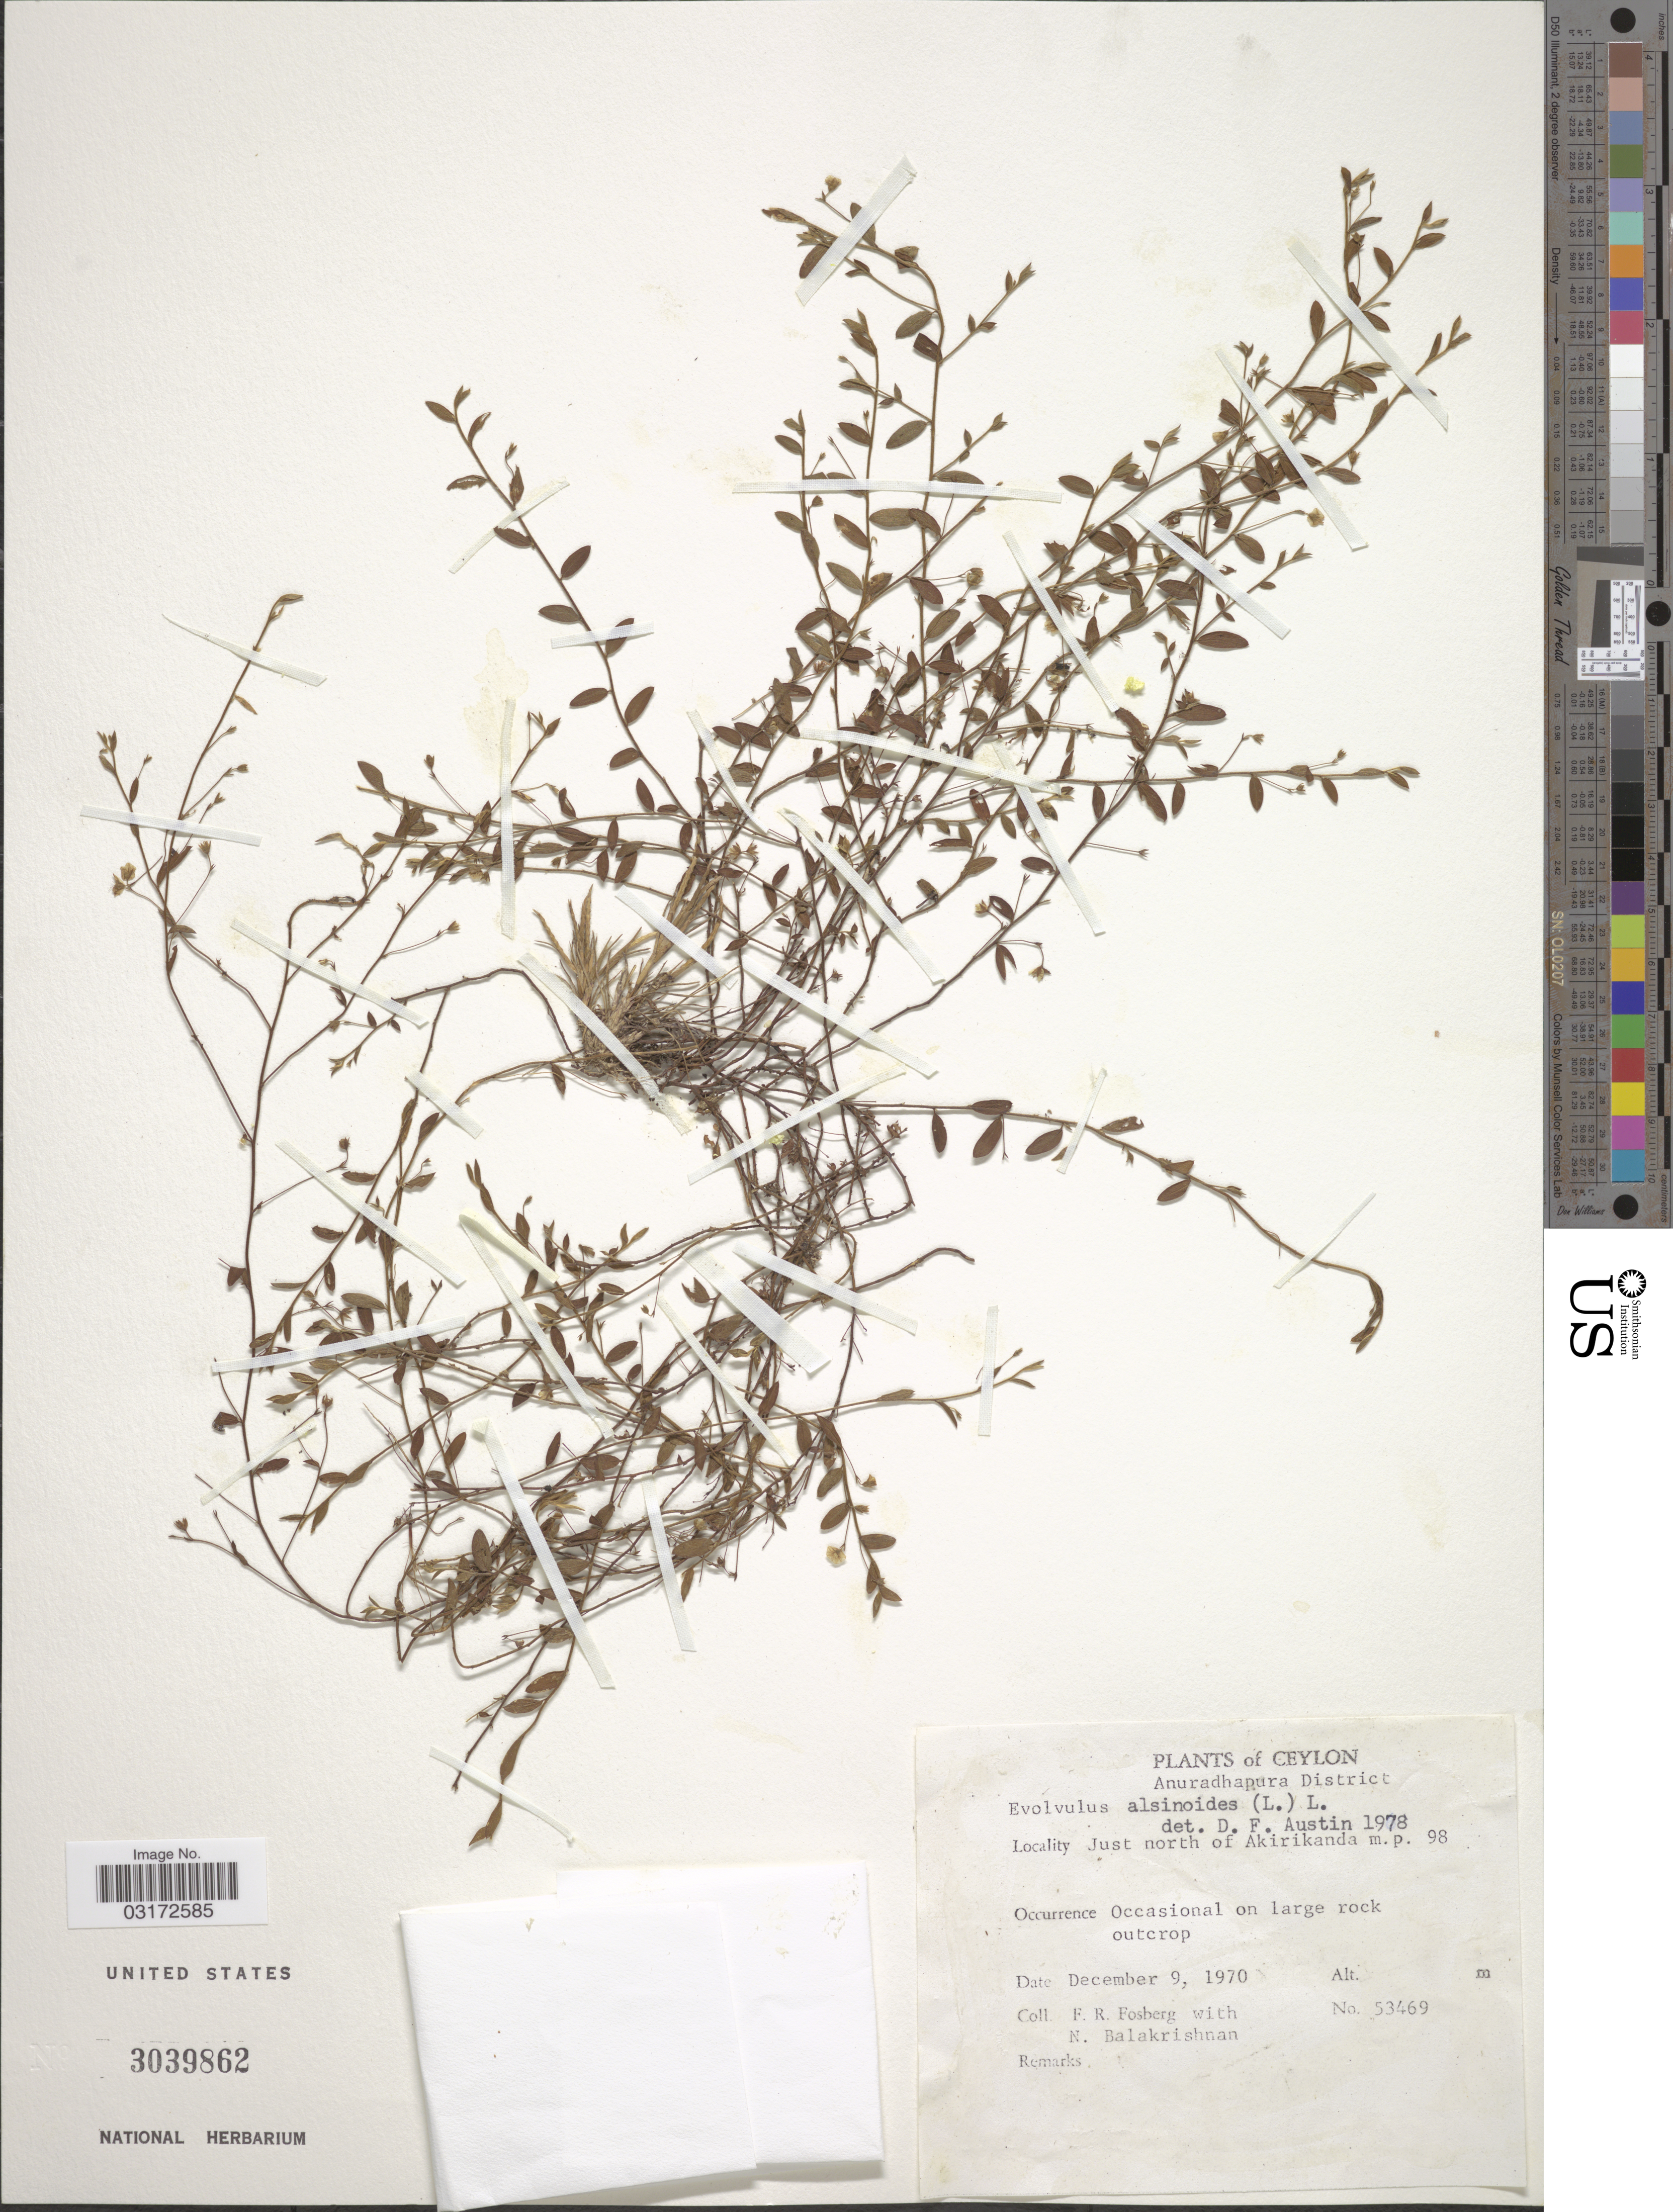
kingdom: Plantae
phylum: Tracheophyta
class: Magnoliopsida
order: Solanales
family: Convolvulaceae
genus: Evolvulus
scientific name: Evolvulus alsinoides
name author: (L.) L.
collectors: F. R. Fosberg & N. Balakrishnan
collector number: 53469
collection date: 1970-12-09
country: Sri Lanka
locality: Ceylon. Anuradhapura District. Just north of Akirikanda m.p. 98.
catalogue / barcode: US 3039862